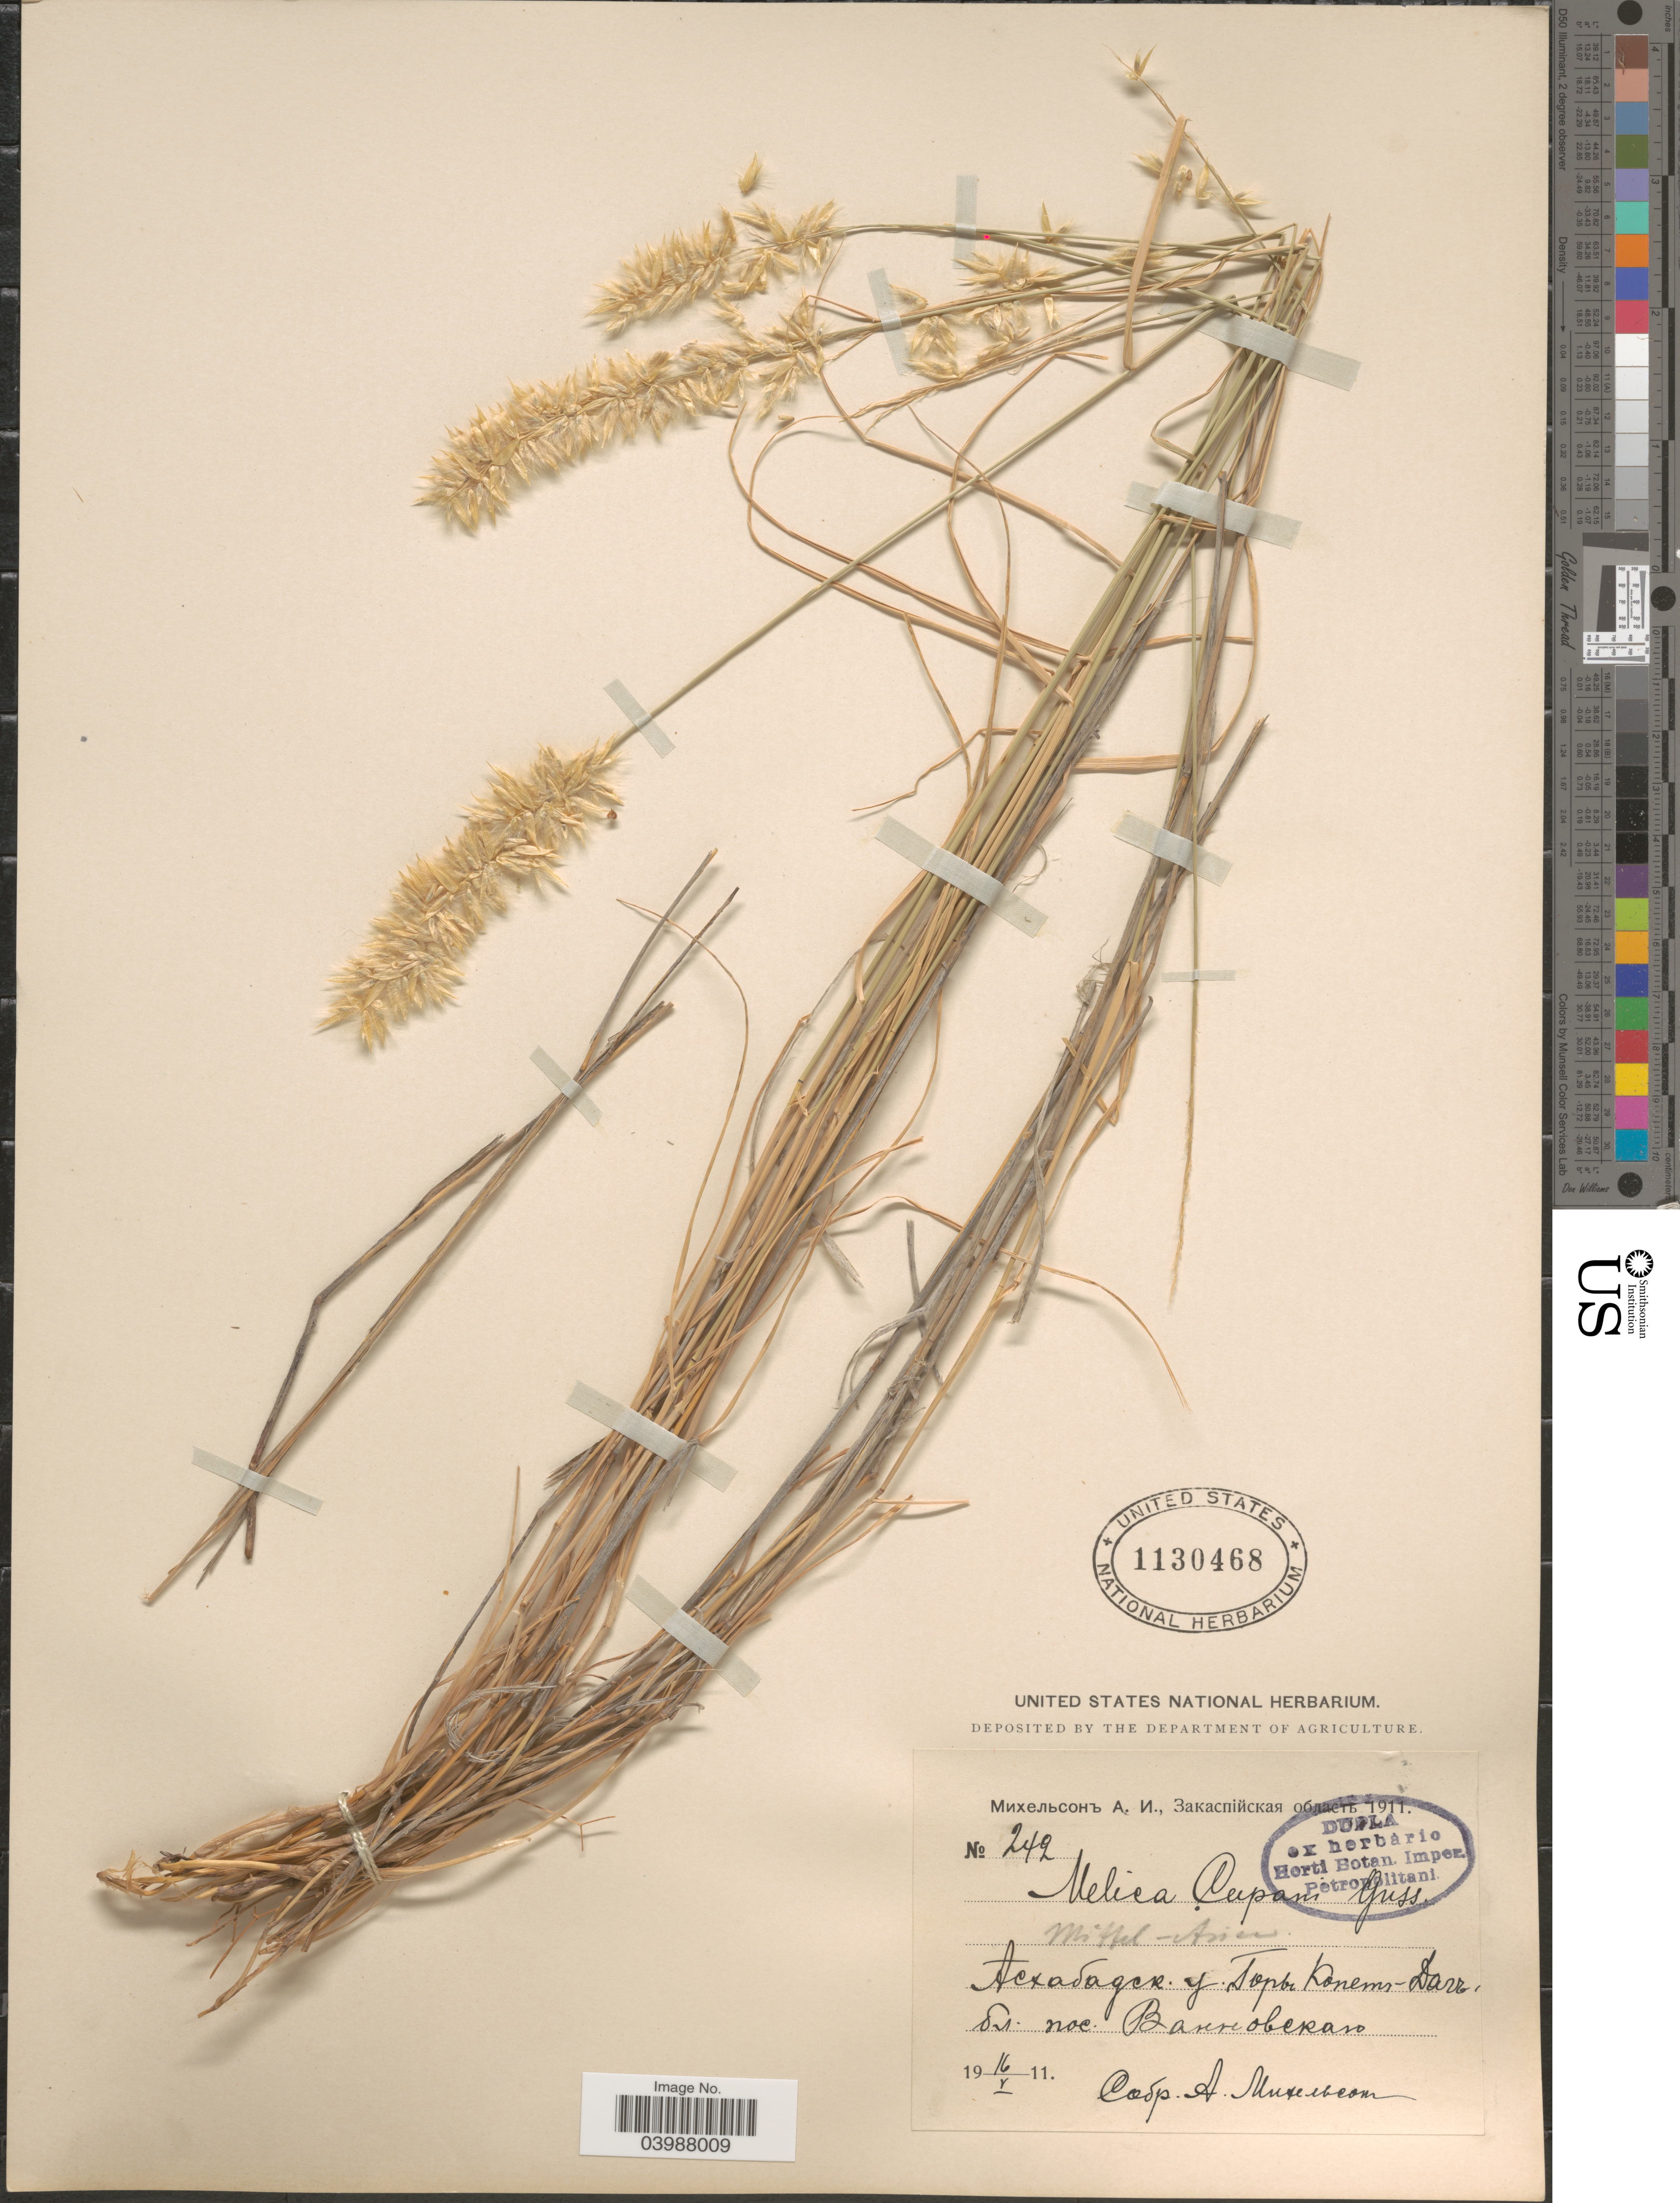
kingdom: Plantae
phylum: Tracheophyta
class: Liliopsida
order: Poales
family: Poaceae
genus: Melica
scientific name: Melica cupani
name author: Gussone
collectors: A. Mikhelson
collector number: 242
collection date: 1911-05-16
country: Turkmenistan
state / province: Ahal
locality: Kopetdag, near village Vannovskiy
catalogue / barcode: US 1130468